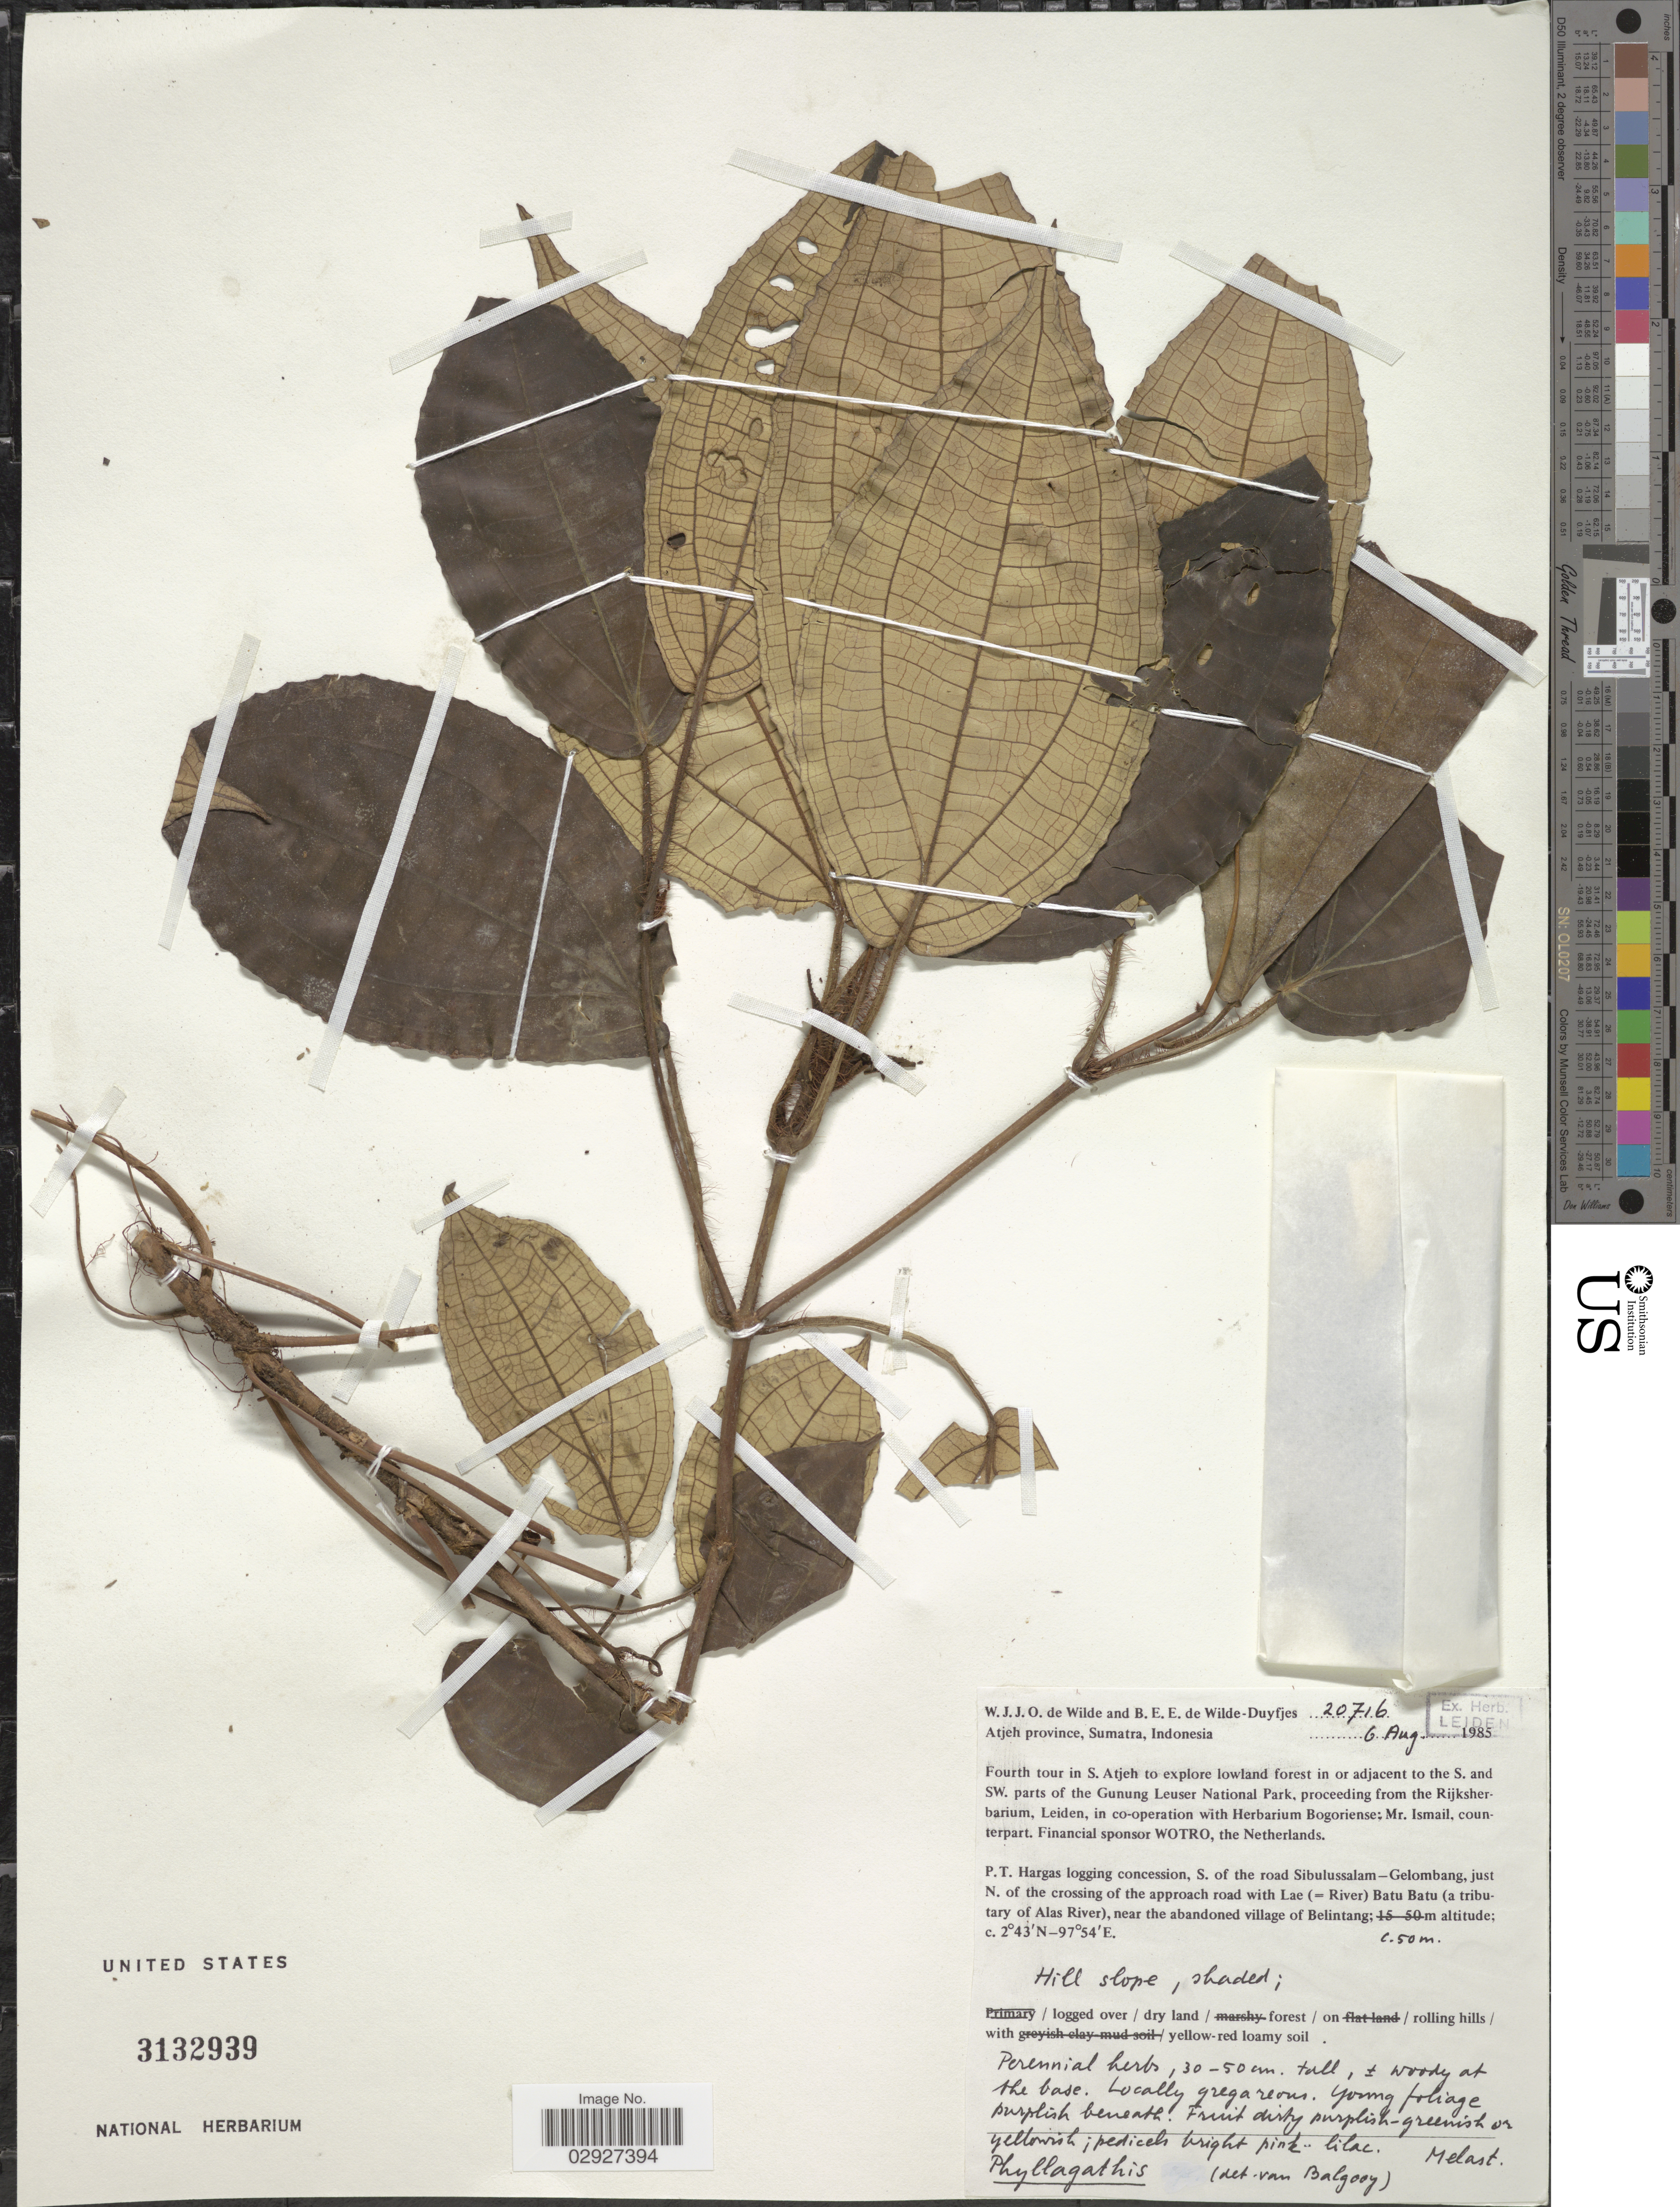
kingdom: Plantae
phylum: Tracheophyta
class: Magnoliopsida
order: Myrtales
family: Melastomataceae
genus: Phyllagathis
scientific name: Phyllagathis sp.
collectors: W. J. de Wilde & B. E. de Wilde-Duyfjes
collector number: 20716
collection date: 1985-08-06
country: Indonesia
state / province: Sumatra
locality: Atjeh province, Sumatra, Indonesia, P.T. Hargas logging concession, S. of the road Sibulussalam-Gelombang, just N. of the crossing of the approach road with Lae (=River) Batu Batu (a tributary of Alas River), near the Abandoned village of Belintang. S. Atjeh, lowland forest in or adjacent to the S. and SW. parts of the Gunung Leuser National Park.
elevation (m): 50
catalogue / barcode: US 3132939